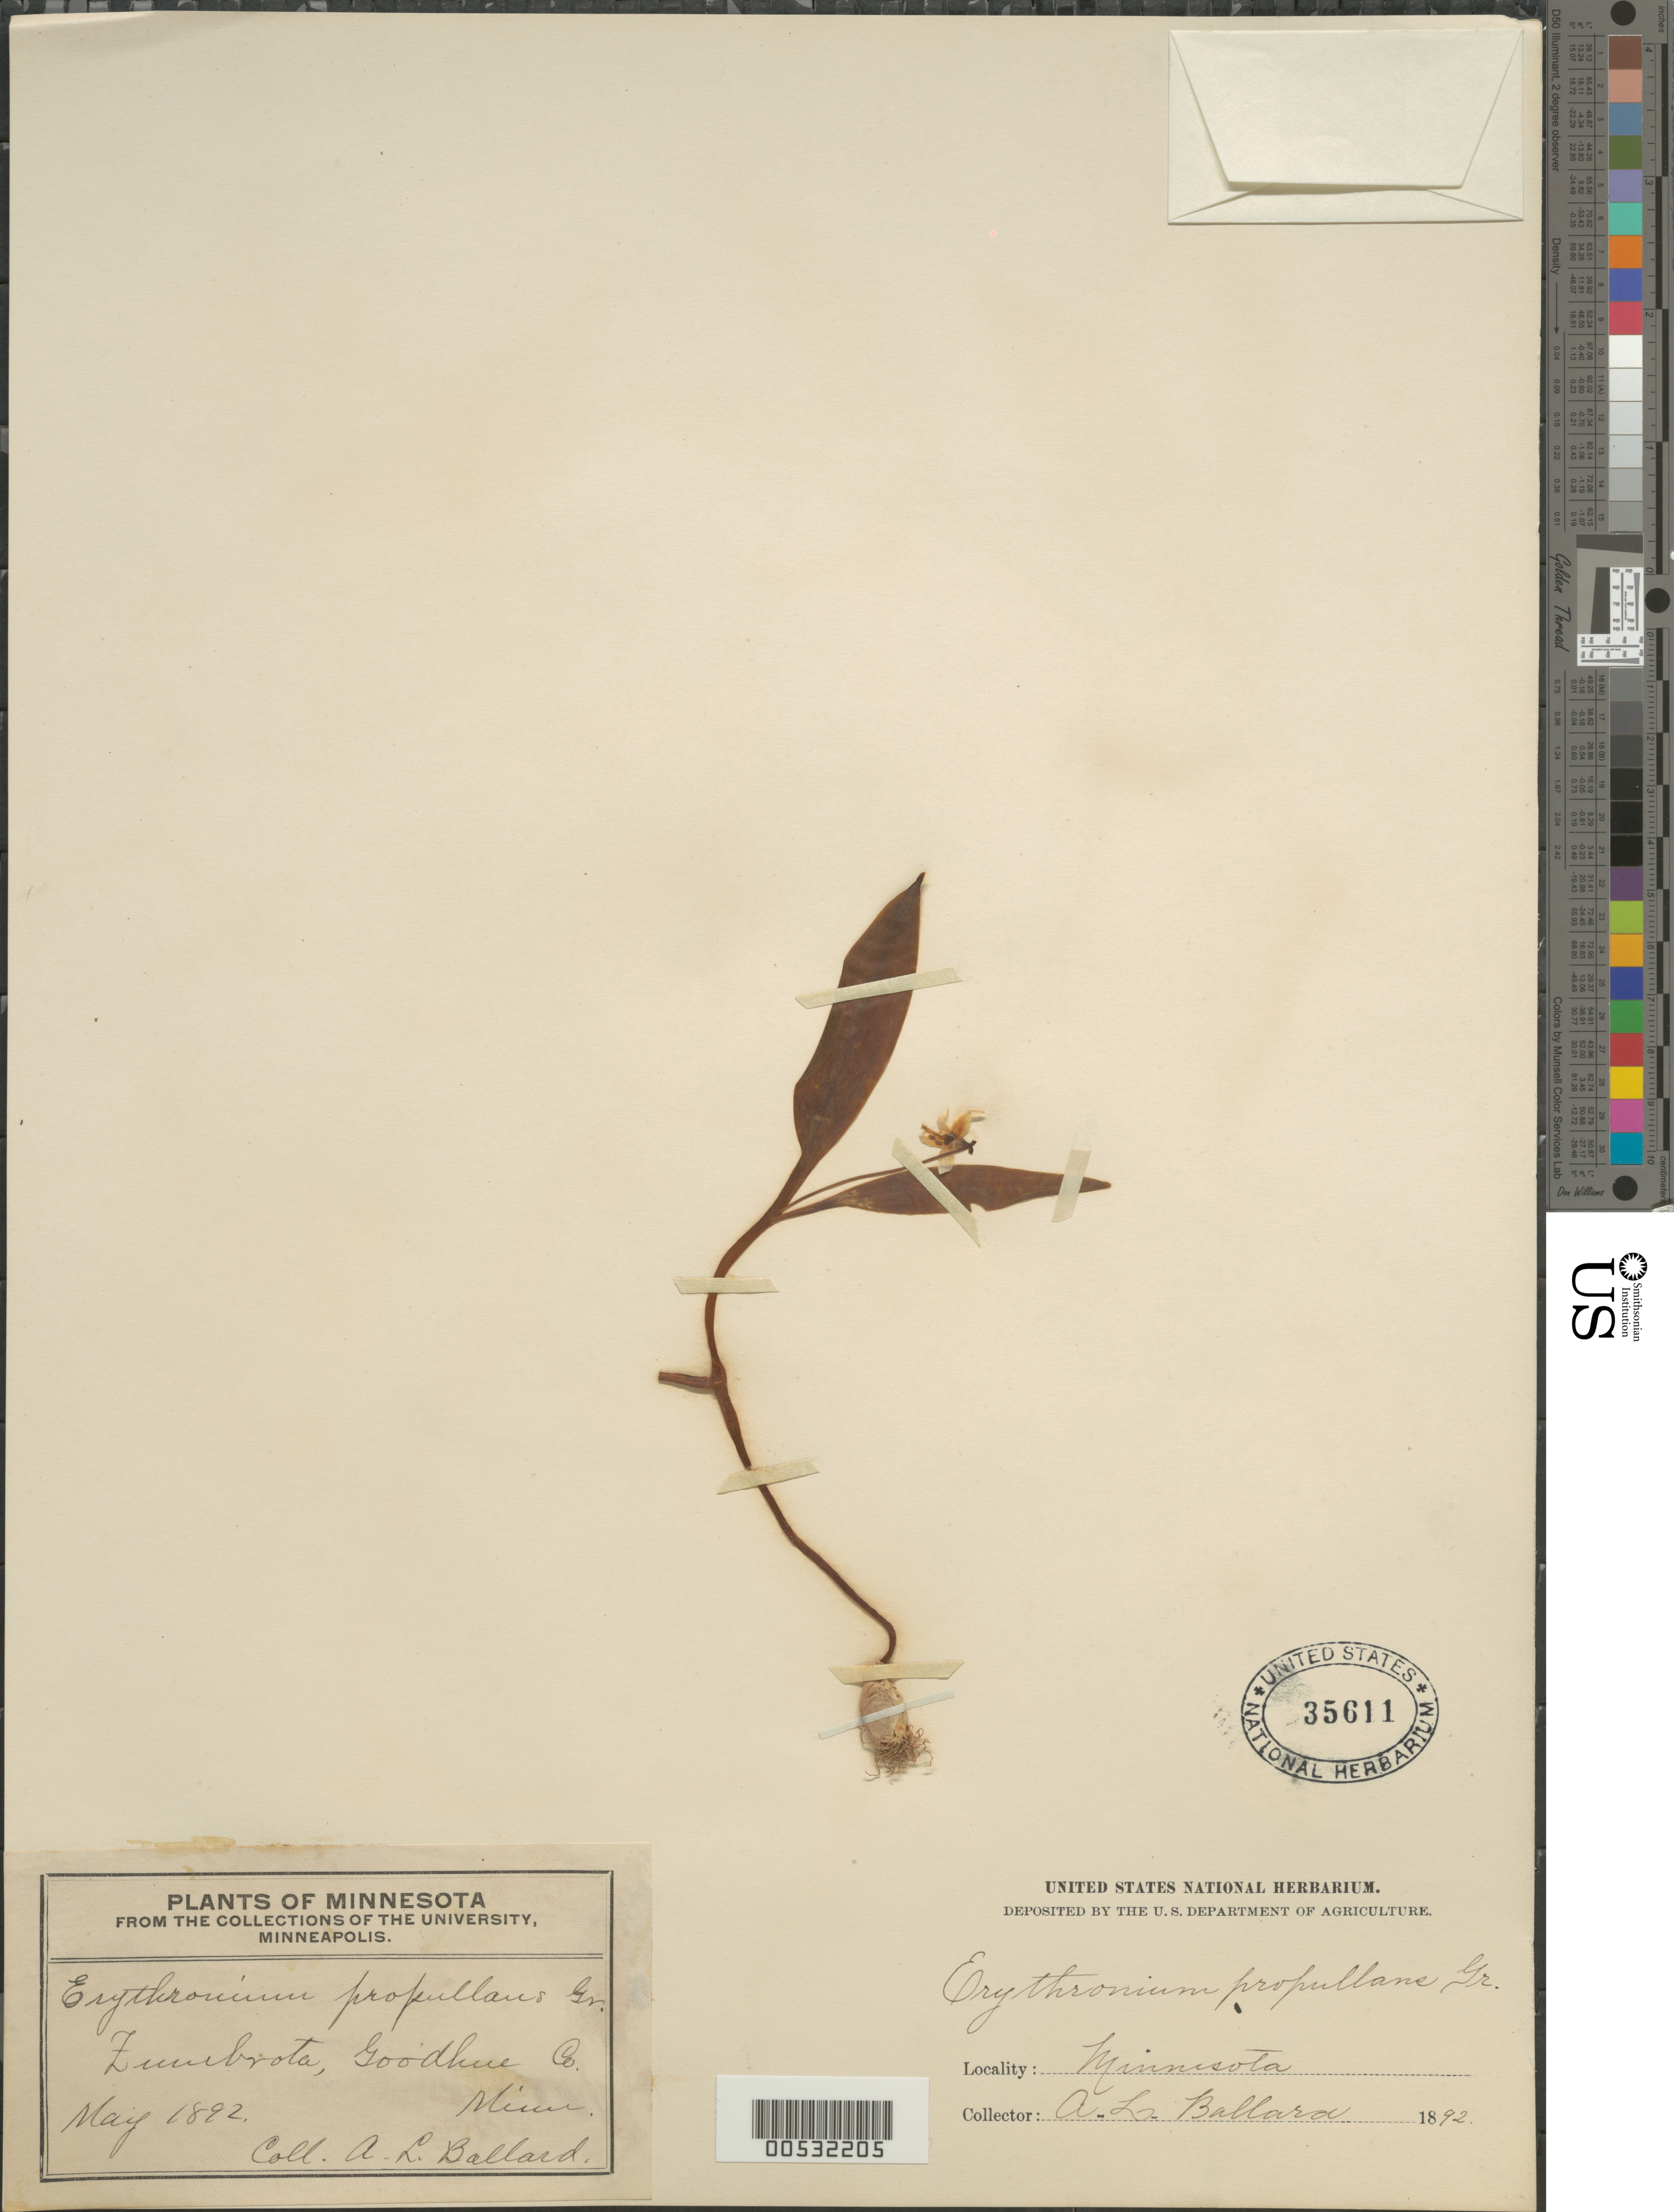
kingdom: Plantae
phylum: Tracheophyta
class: Liliopsida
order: Liliales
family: Liliaceae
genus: Erythronium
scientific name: Erythronium propullans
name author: A. Gray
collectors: A. L. Ballard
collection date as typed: May 1892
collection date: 1892-05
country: United States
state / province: Minnesota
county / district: Goodhue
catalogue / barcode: US 35611